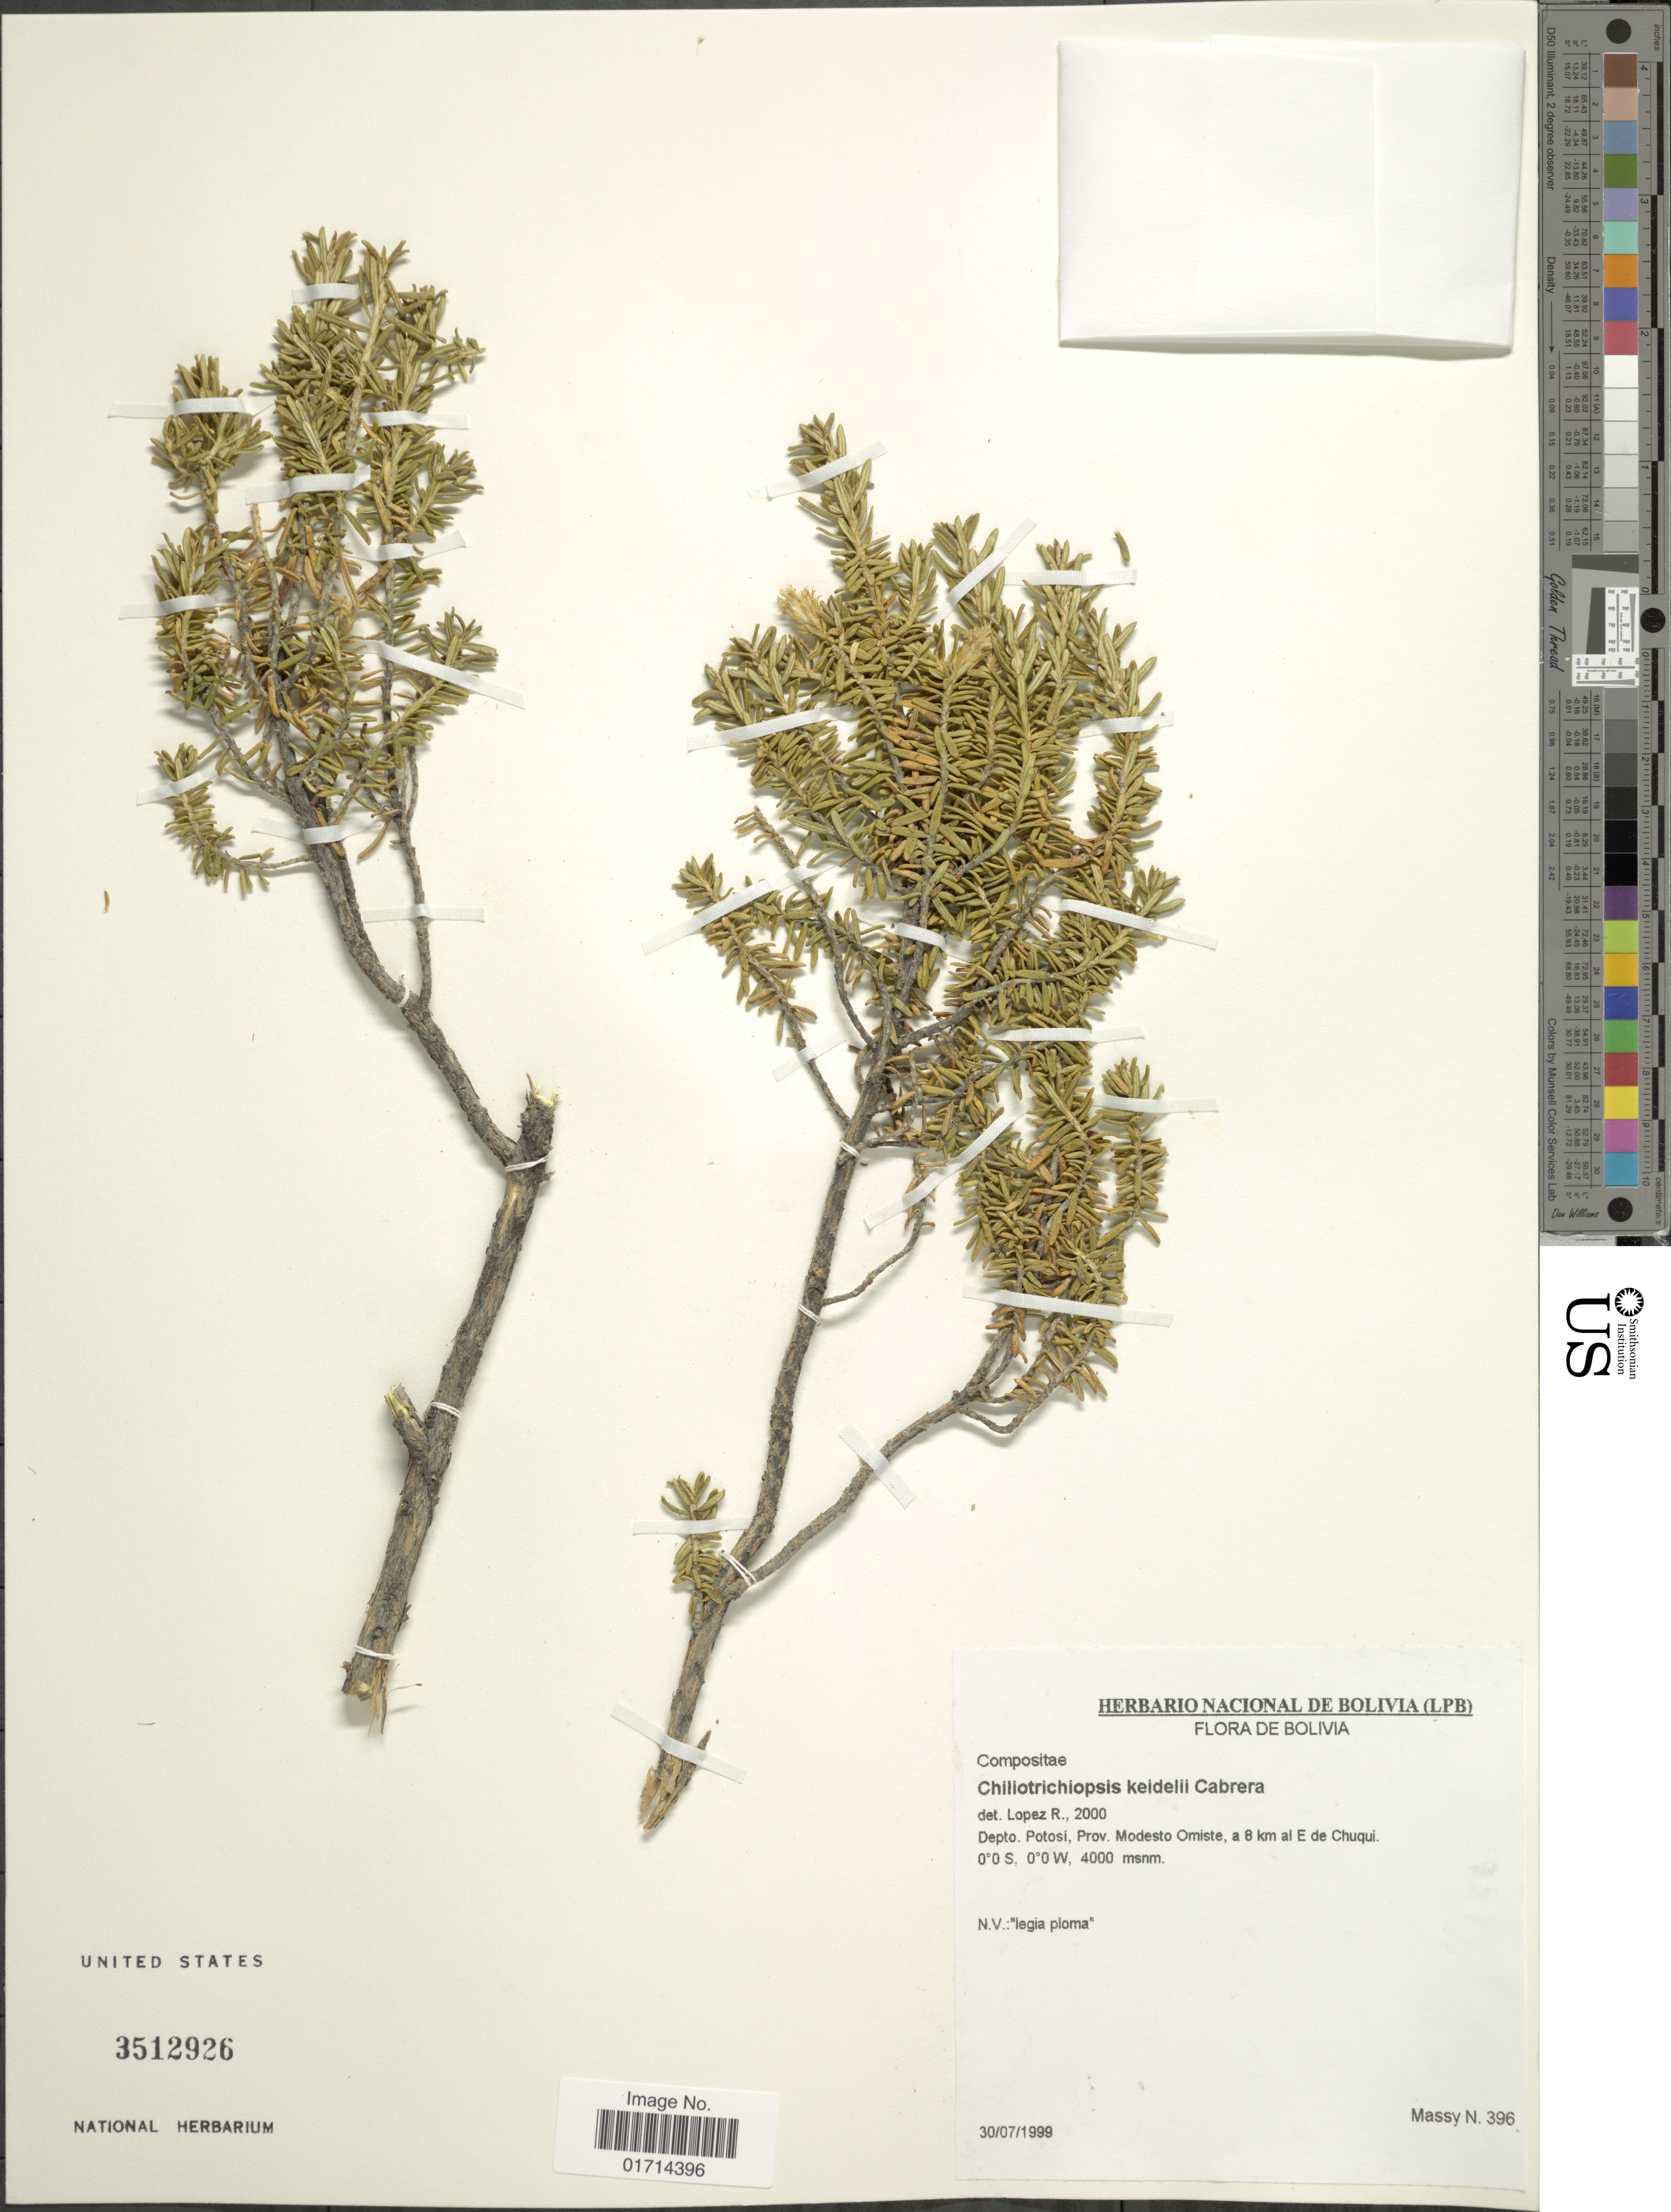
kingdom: Plantae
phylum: Tracheophyta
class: Magnoliopsida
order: Asterales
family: Asteraceae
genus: Chiliotrichiopsis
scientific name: Chiliotrichiopsis keideli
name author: Cabrera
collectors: N. Massy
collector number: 396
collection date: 1999-07-30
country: Bolivia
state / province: Potosi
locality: Prov. Modesto Ormiste, a 8 km al E de Chuqui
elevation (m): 4000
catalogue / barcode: US 3512926